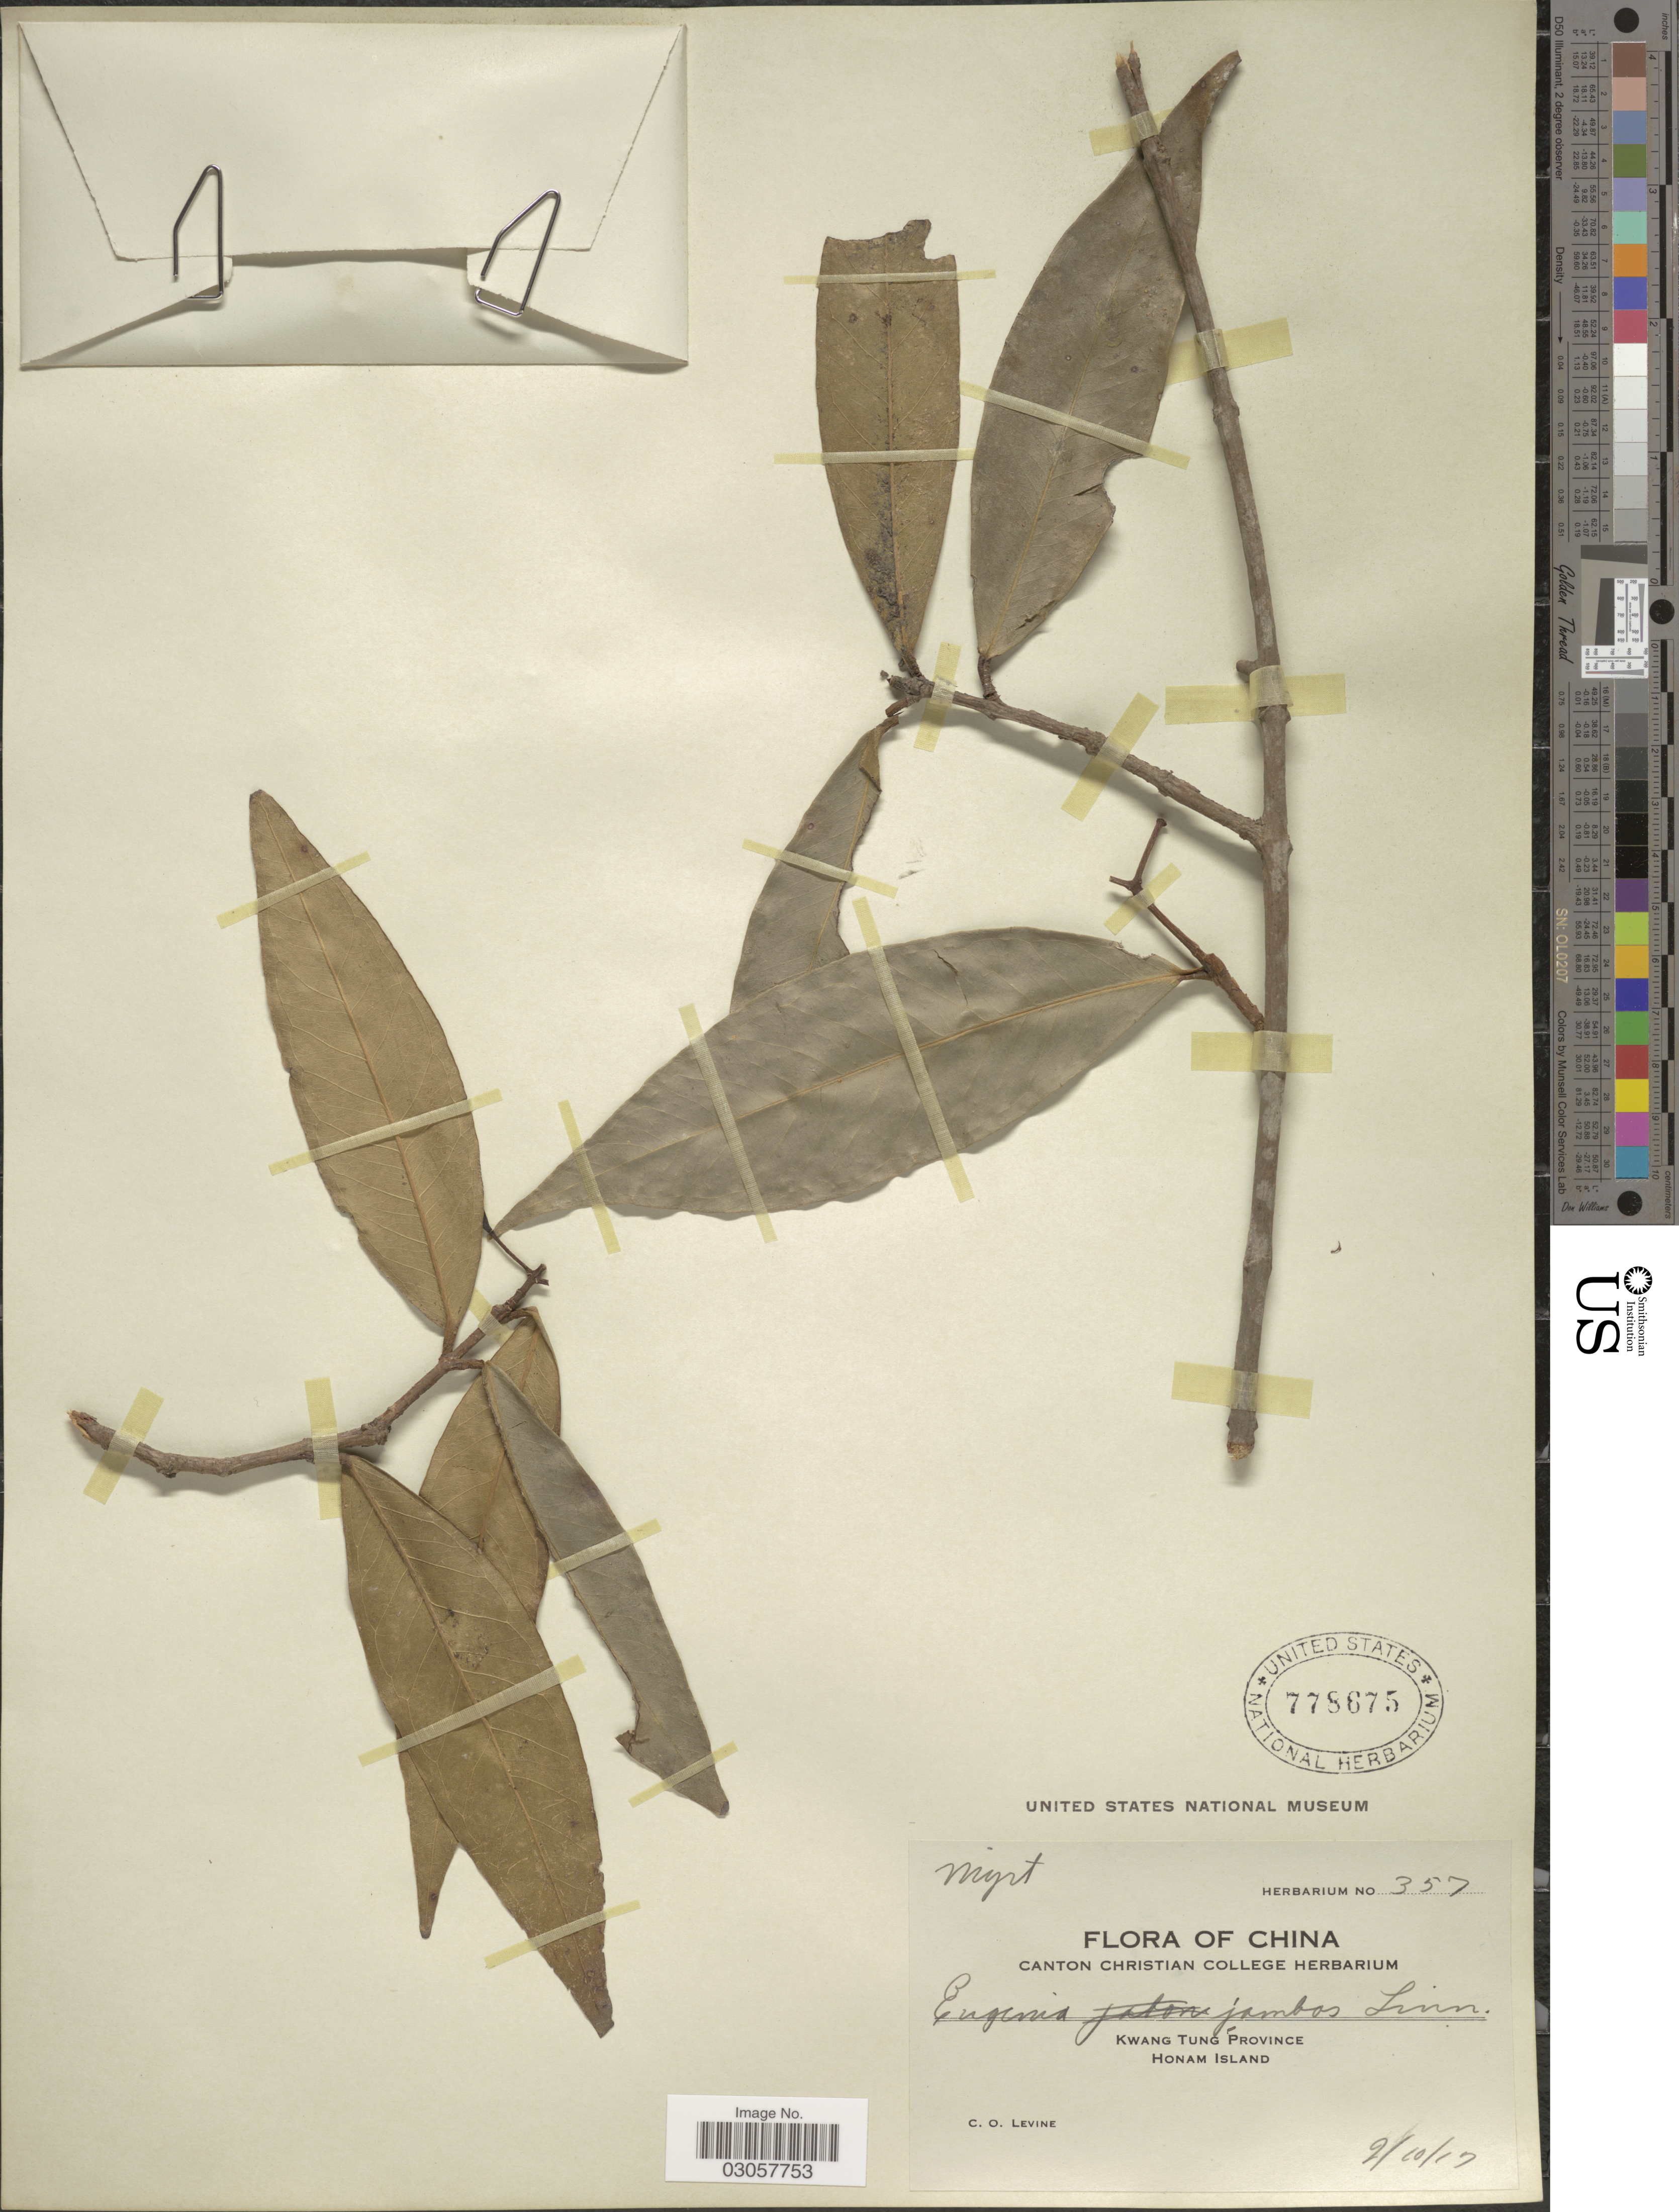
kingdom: Plantae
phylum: Tracheophyta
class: Magnoliopsida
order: Myrtales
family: Myrtaceae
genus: Syzygium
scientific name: Syzygium jambos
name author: (L.) Alston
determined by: Strong, Mark T., (BOT), Smithsonian Institution - National Museum of Natural History (UNITED STATES)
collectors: C. O. Levine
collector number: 357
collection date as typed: Transcribed d/m/y: 2/10/17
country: China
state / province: Guangdong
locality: Kwang Tung Province. Honam Island.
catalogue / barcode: US 778675